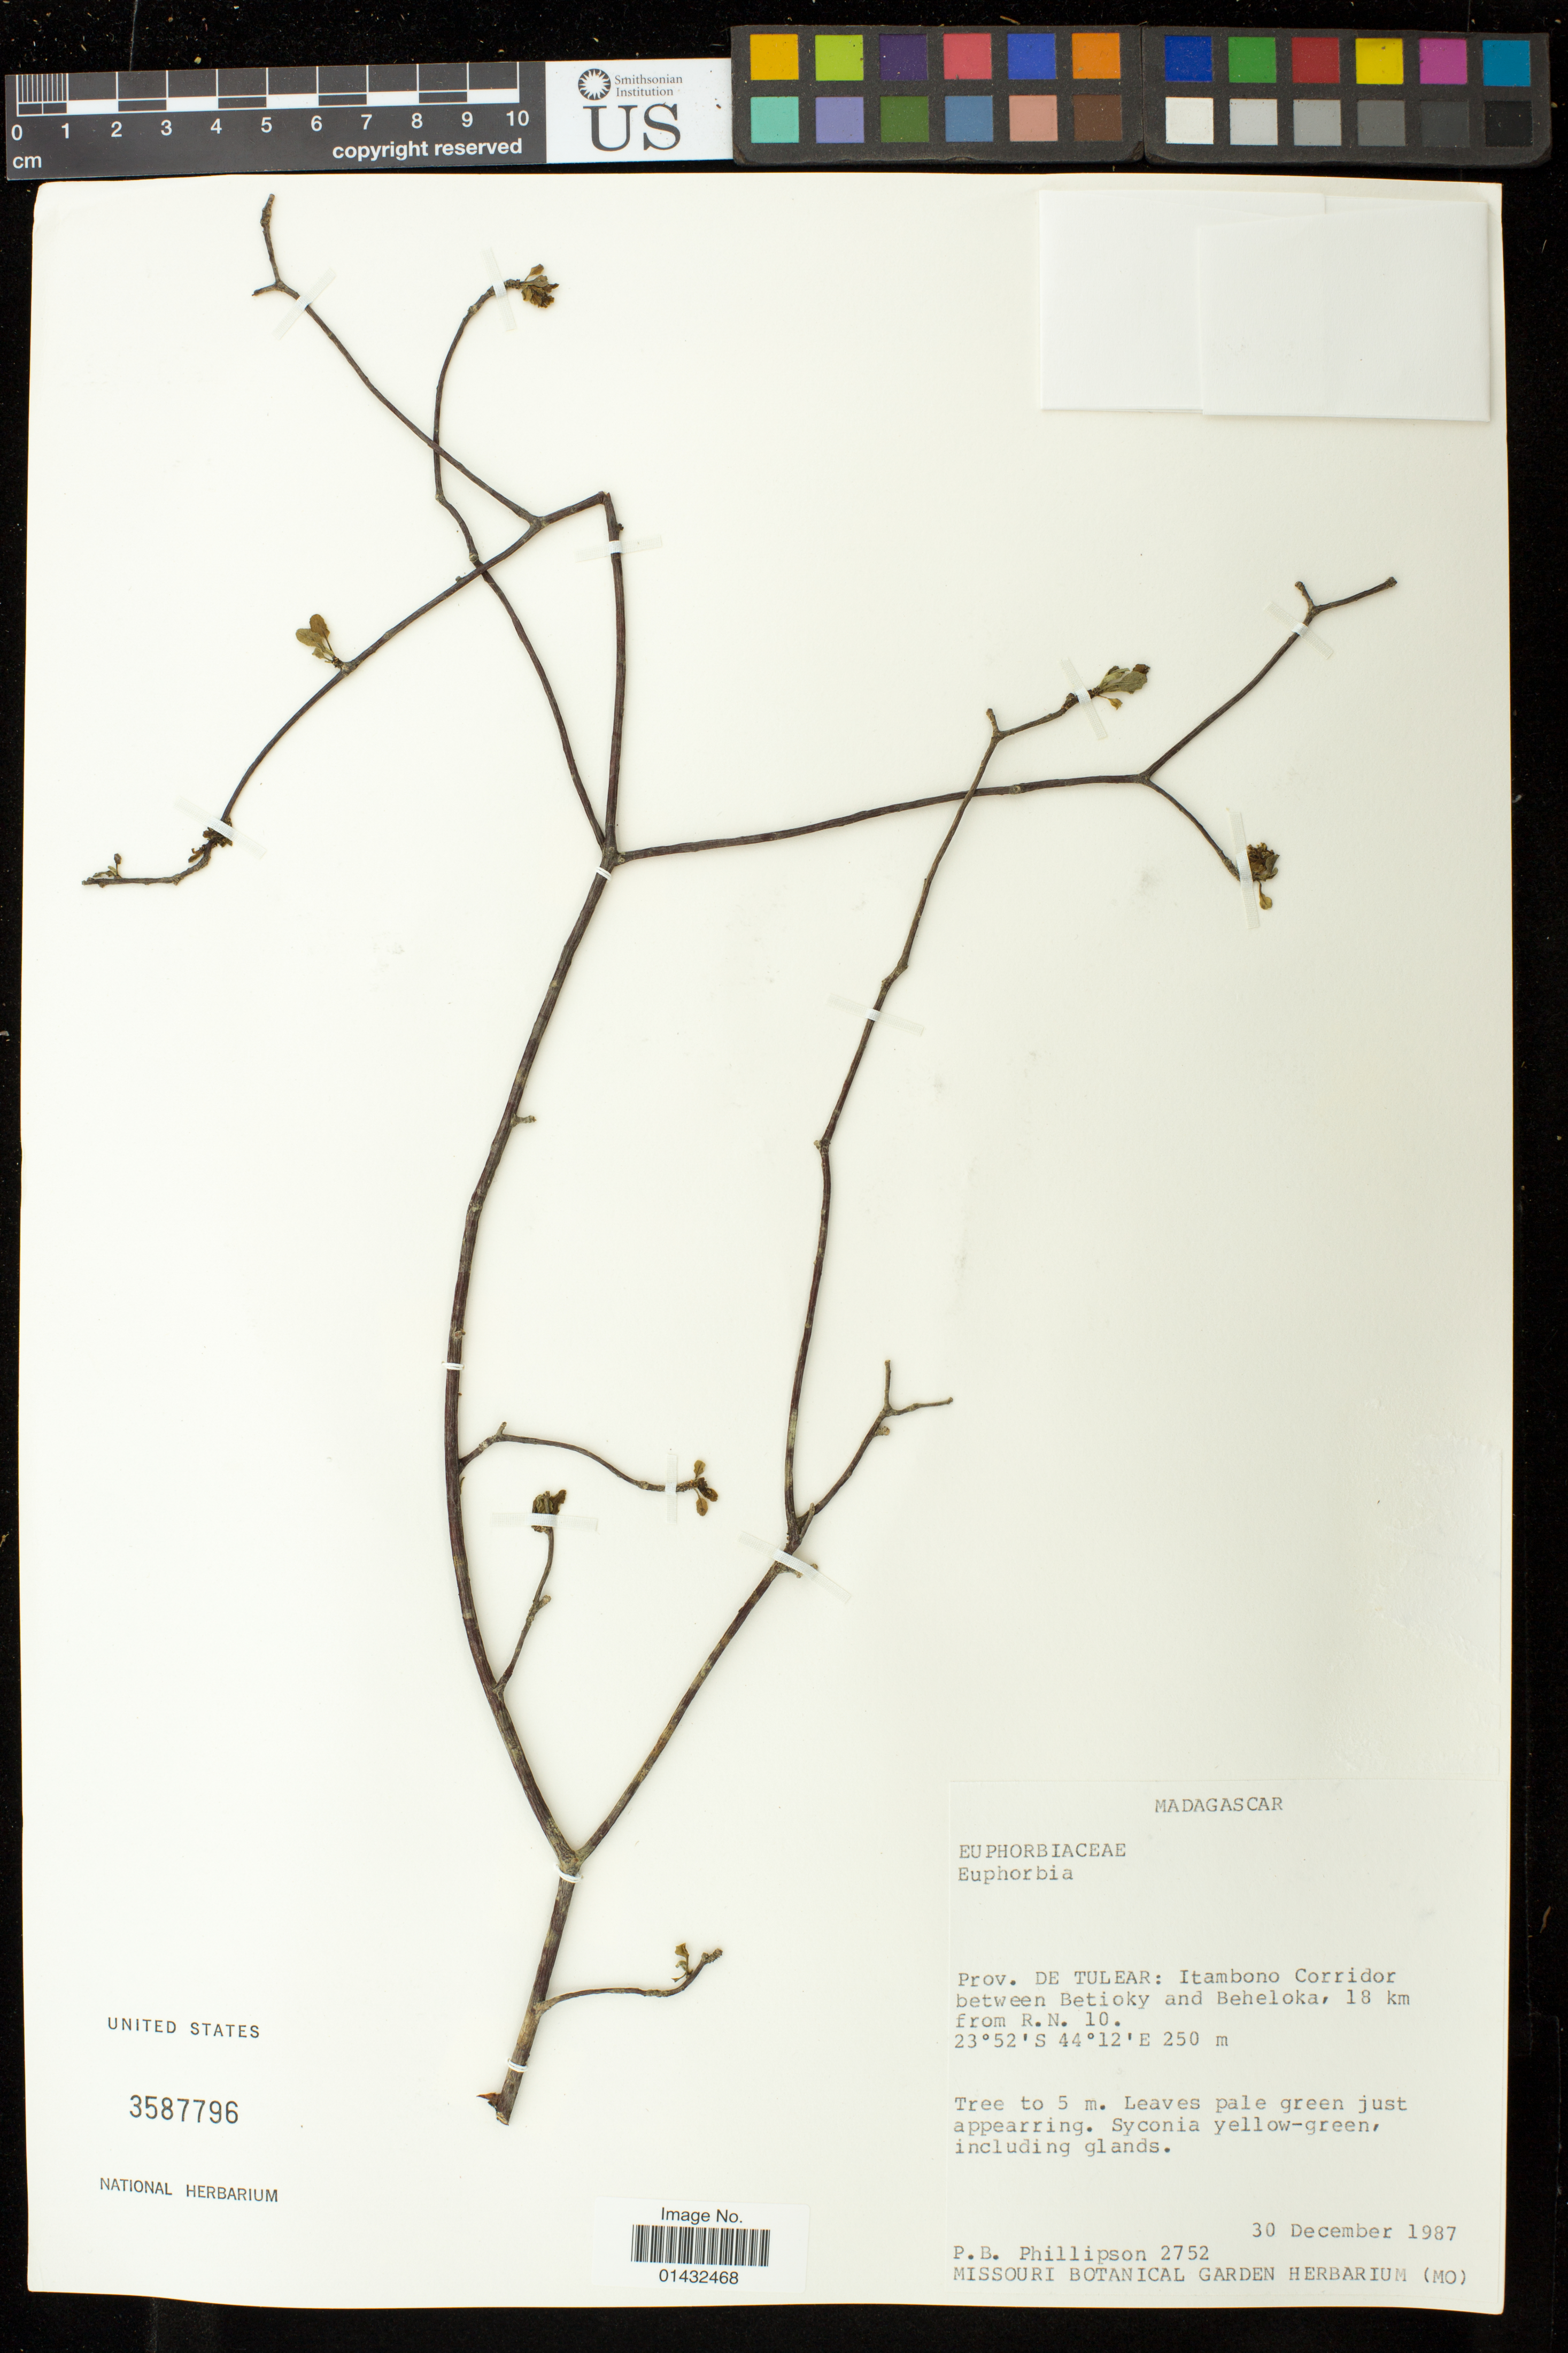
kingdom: Plantae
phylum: Tracheophyta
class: Magnoliopsida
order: Malpighiales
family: Euphorbiaceae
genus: Euphorbia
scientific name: Euphorbia sp.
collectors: P. B. Phillipson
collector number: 2752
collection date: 1987-12-30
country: Madagascar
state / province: Atsimo-Andrefana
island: Madagascar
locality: Prov. De Tulear: Itambono Corridor between Betioky and Beheloka, 18 km from R. N. 10.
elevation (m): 250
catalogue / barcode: US 3587796